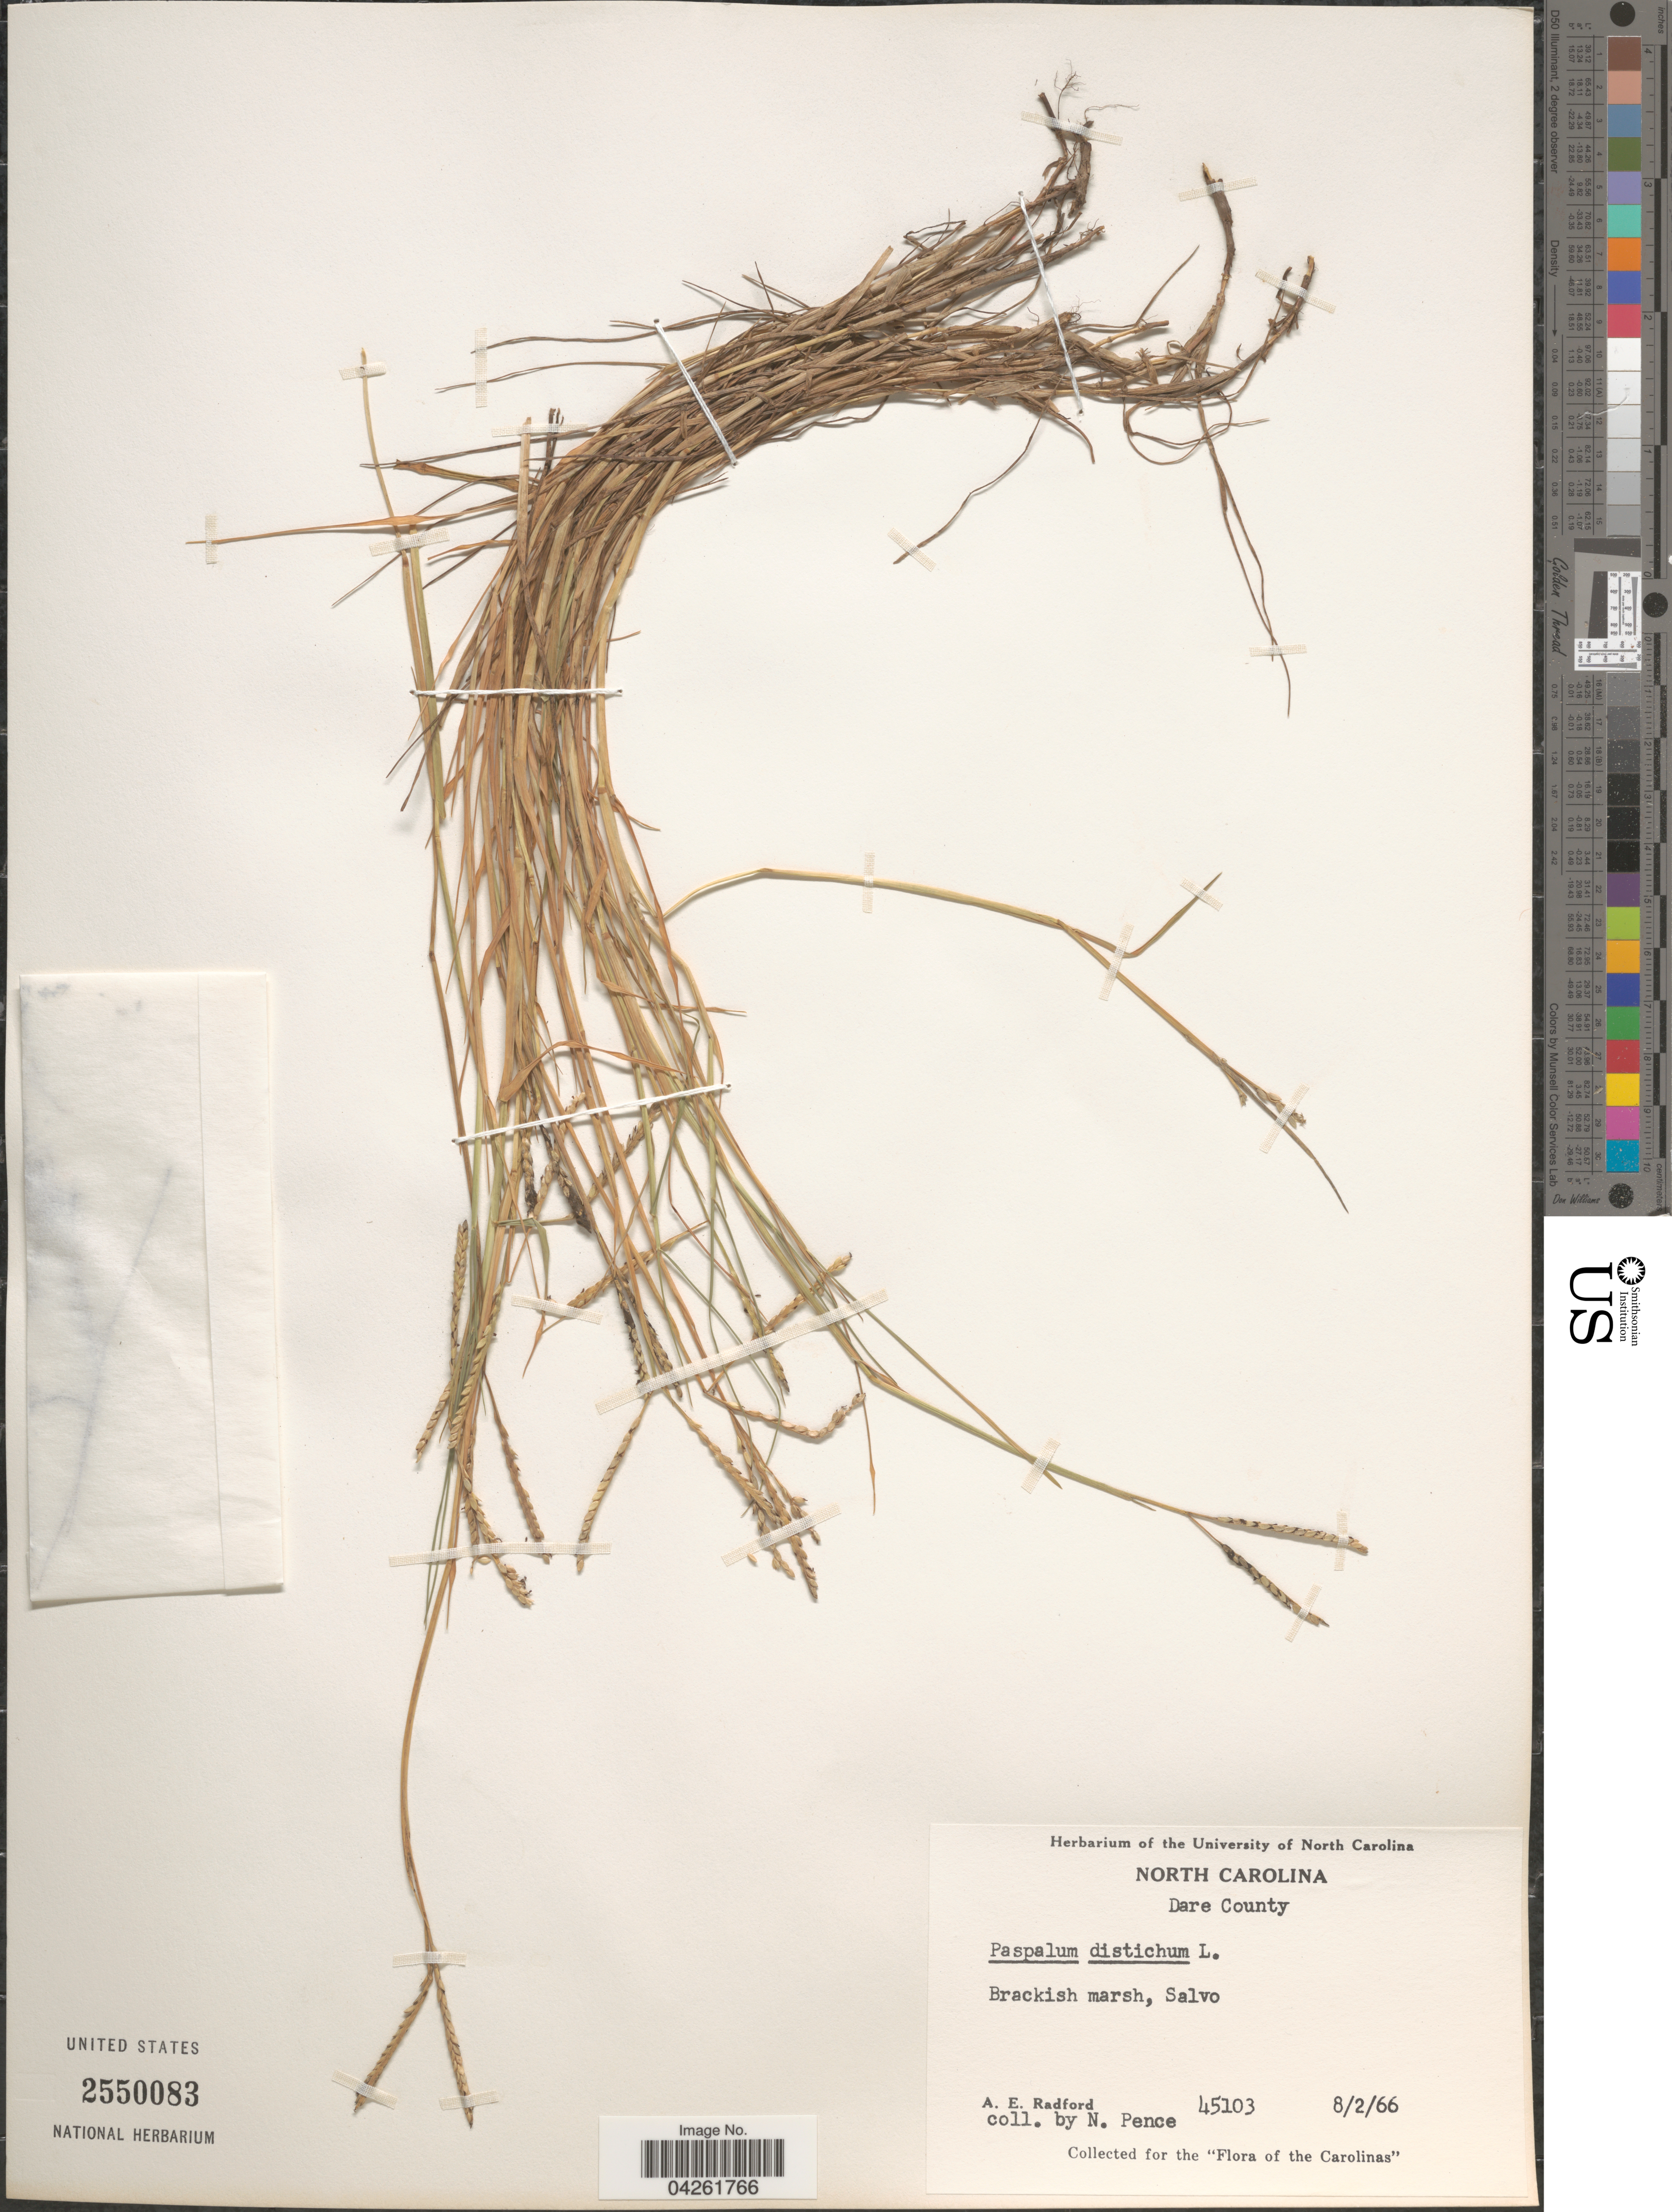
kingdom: Plantae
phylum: Tracheophyta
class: Liliopsida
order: Poales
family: Poaceae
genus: Paspalum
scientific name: Paspalum distichum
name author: L.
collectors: A. E. Radford & N. Pence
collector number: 45103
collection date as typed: Transcribed d/m/y: 2/8/66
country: United States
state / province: North Carolina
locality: Dare County. Brackish marsh, Salvo.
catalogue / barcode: US 2550083